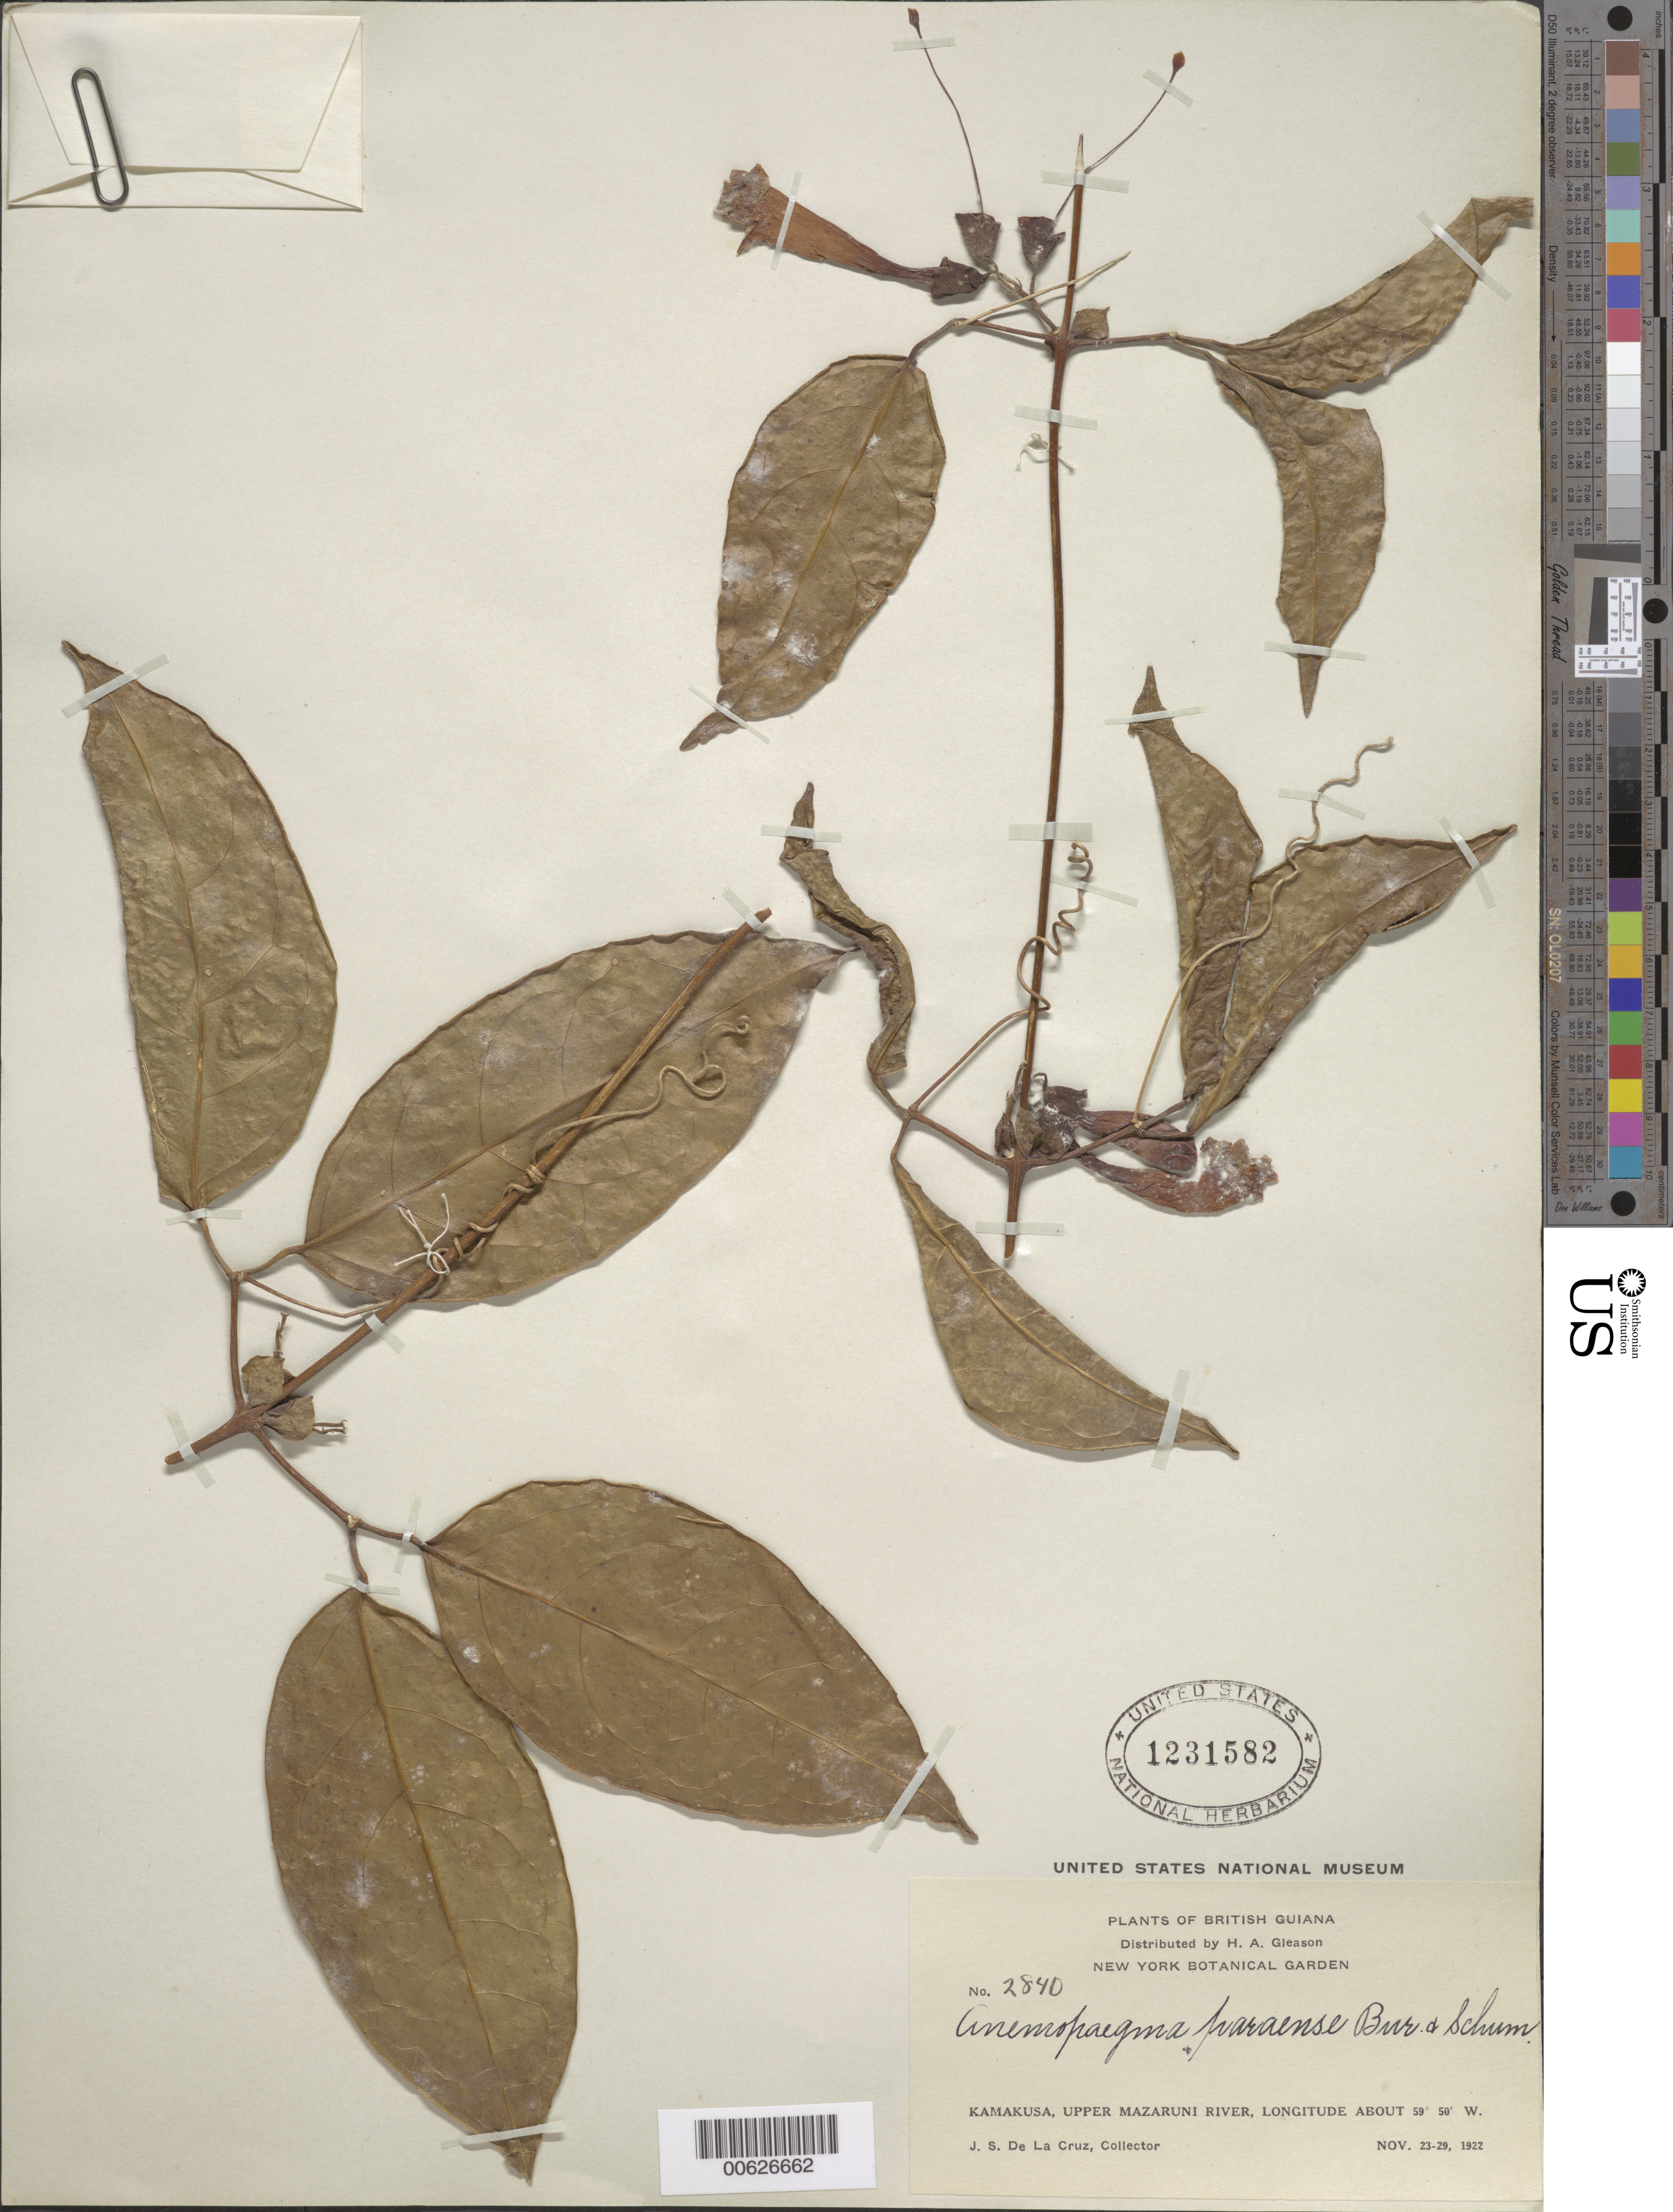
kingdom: Plantae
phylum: Tracheophyta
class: Magnoliopsida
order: Lamiales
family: Bignoniaceae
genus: Anemopaegma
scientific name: Anemopaegma paraense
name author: Bureau & K. Schum.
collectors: J. S. de la Cruz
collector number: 2840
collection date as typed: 23-Nov-22 to 29-Nov-22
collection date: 1922-11-23/1922-11-29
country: Guyana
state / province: Cuyuni-Mazaruni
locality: Kamakusa, Upper Mazaruni R.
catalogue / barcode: US 1231582